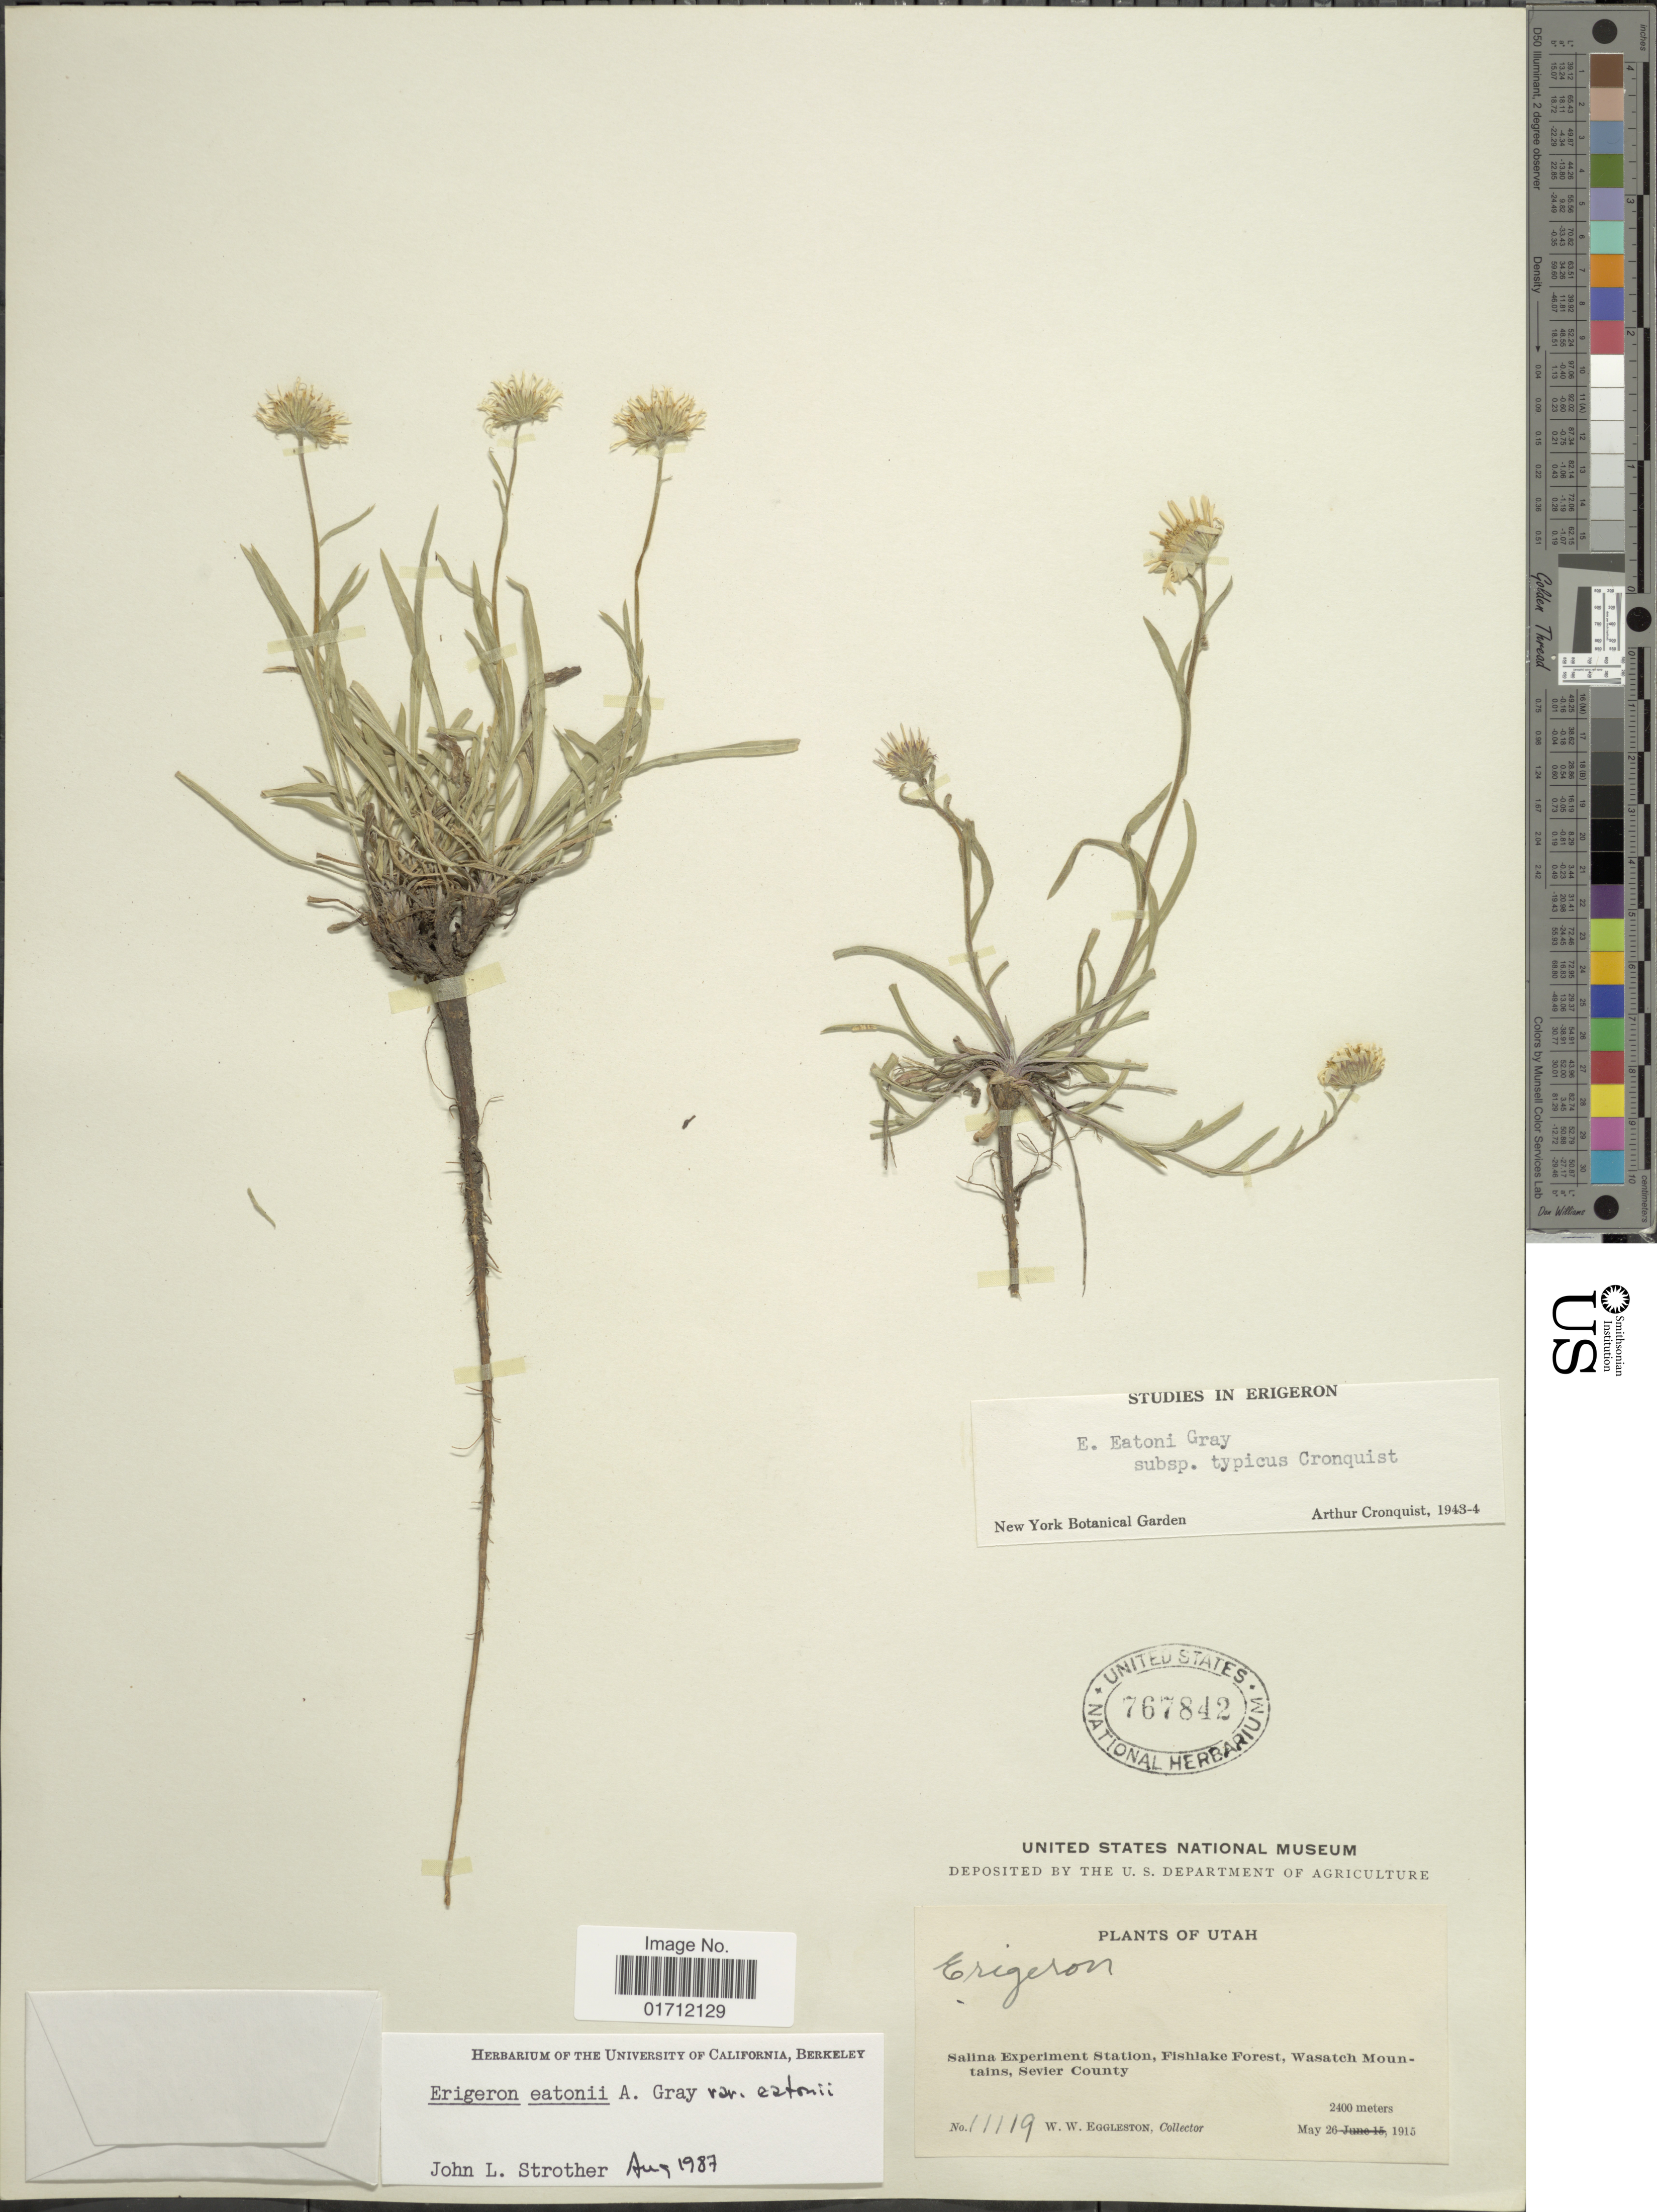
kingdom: Plantae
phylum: Tracheophyta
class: Magnoliopsida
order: Asterales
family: Asteraceae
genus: Erigeron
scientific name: Erigeron eatonii var. eatonii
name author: A. Gray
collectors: W. W. Eggleston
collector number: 11119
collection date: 1915-05-26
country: United States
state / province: Utah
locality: Salina Experiment Station, Fishlake Forest, Wasatch Mountains, Sevier County.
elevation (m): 732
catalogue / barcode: US 767842